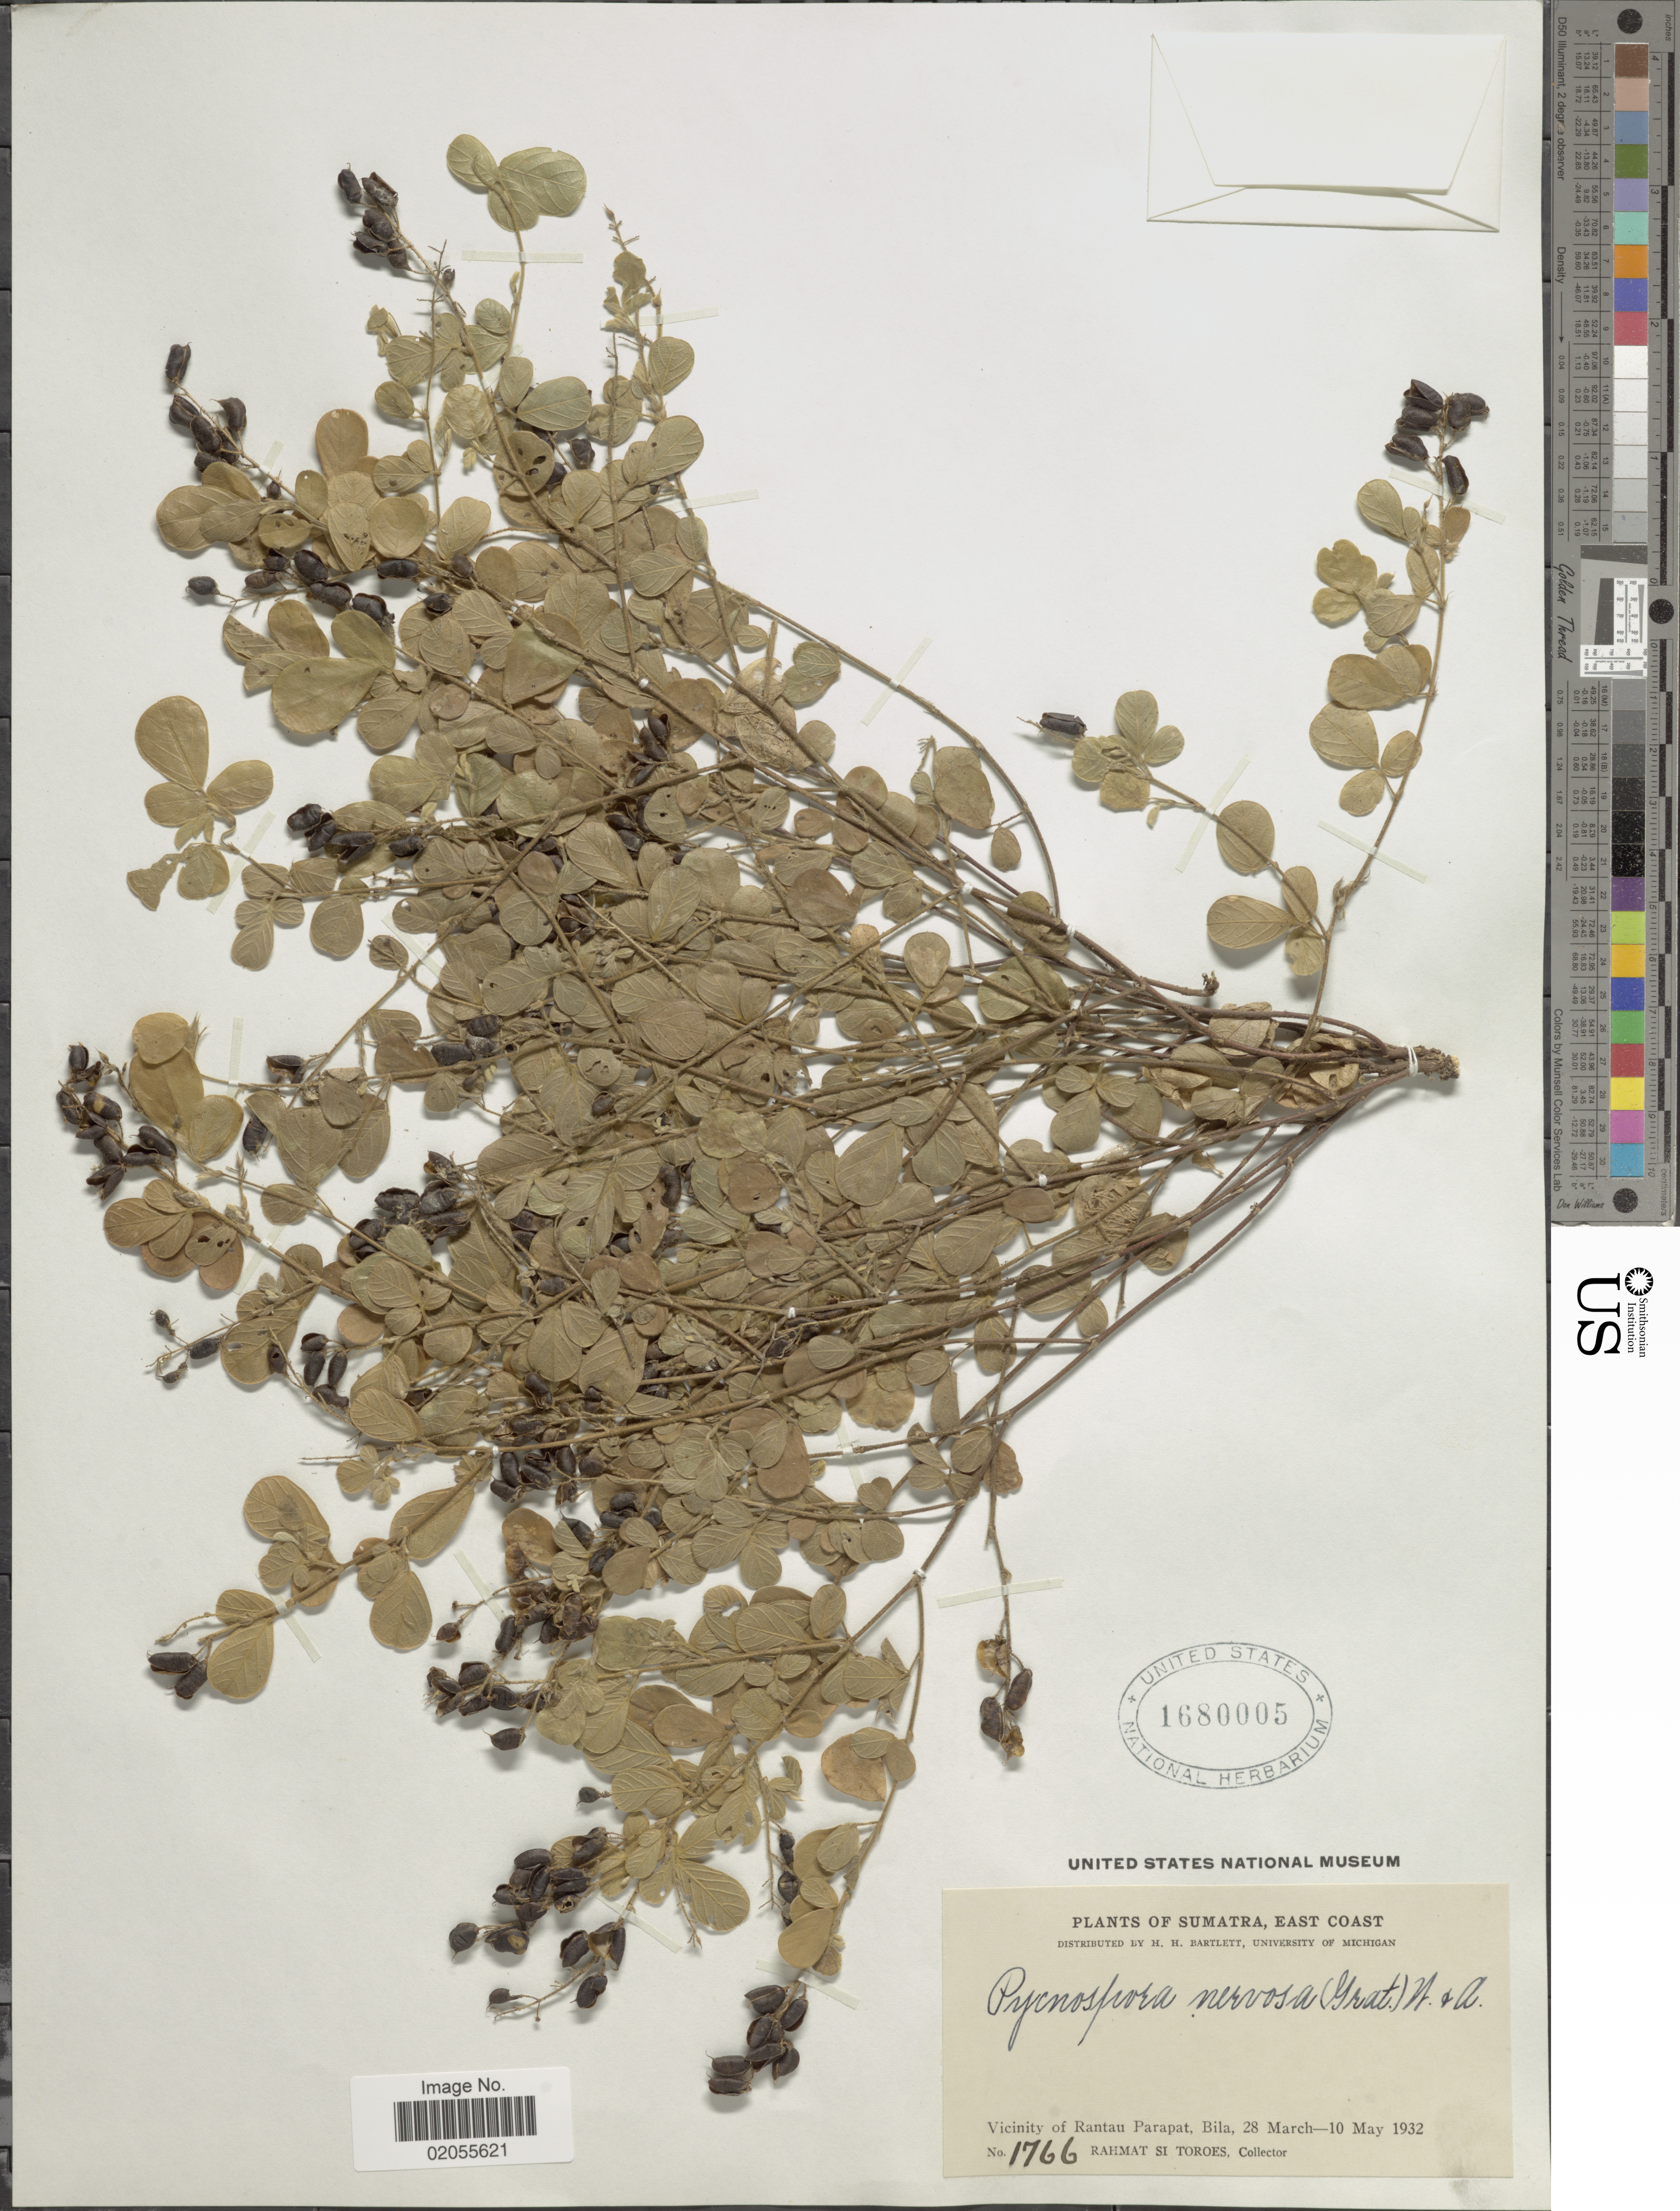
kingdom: Plantae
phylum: Tracheophyta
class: Magnoliopsida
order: Fabales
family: Fabaceae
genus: Pycnospora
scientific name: Pycnospora lutescens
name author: (Poir.) Schindl.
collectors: Rahmat Si Boeea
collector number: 1766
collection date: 1932-03-28/1932-05-10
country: Indonesia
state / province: Sumatra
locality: Vicinity of Rantau Parapat, Bila, East Coast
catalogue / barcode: US 1680005